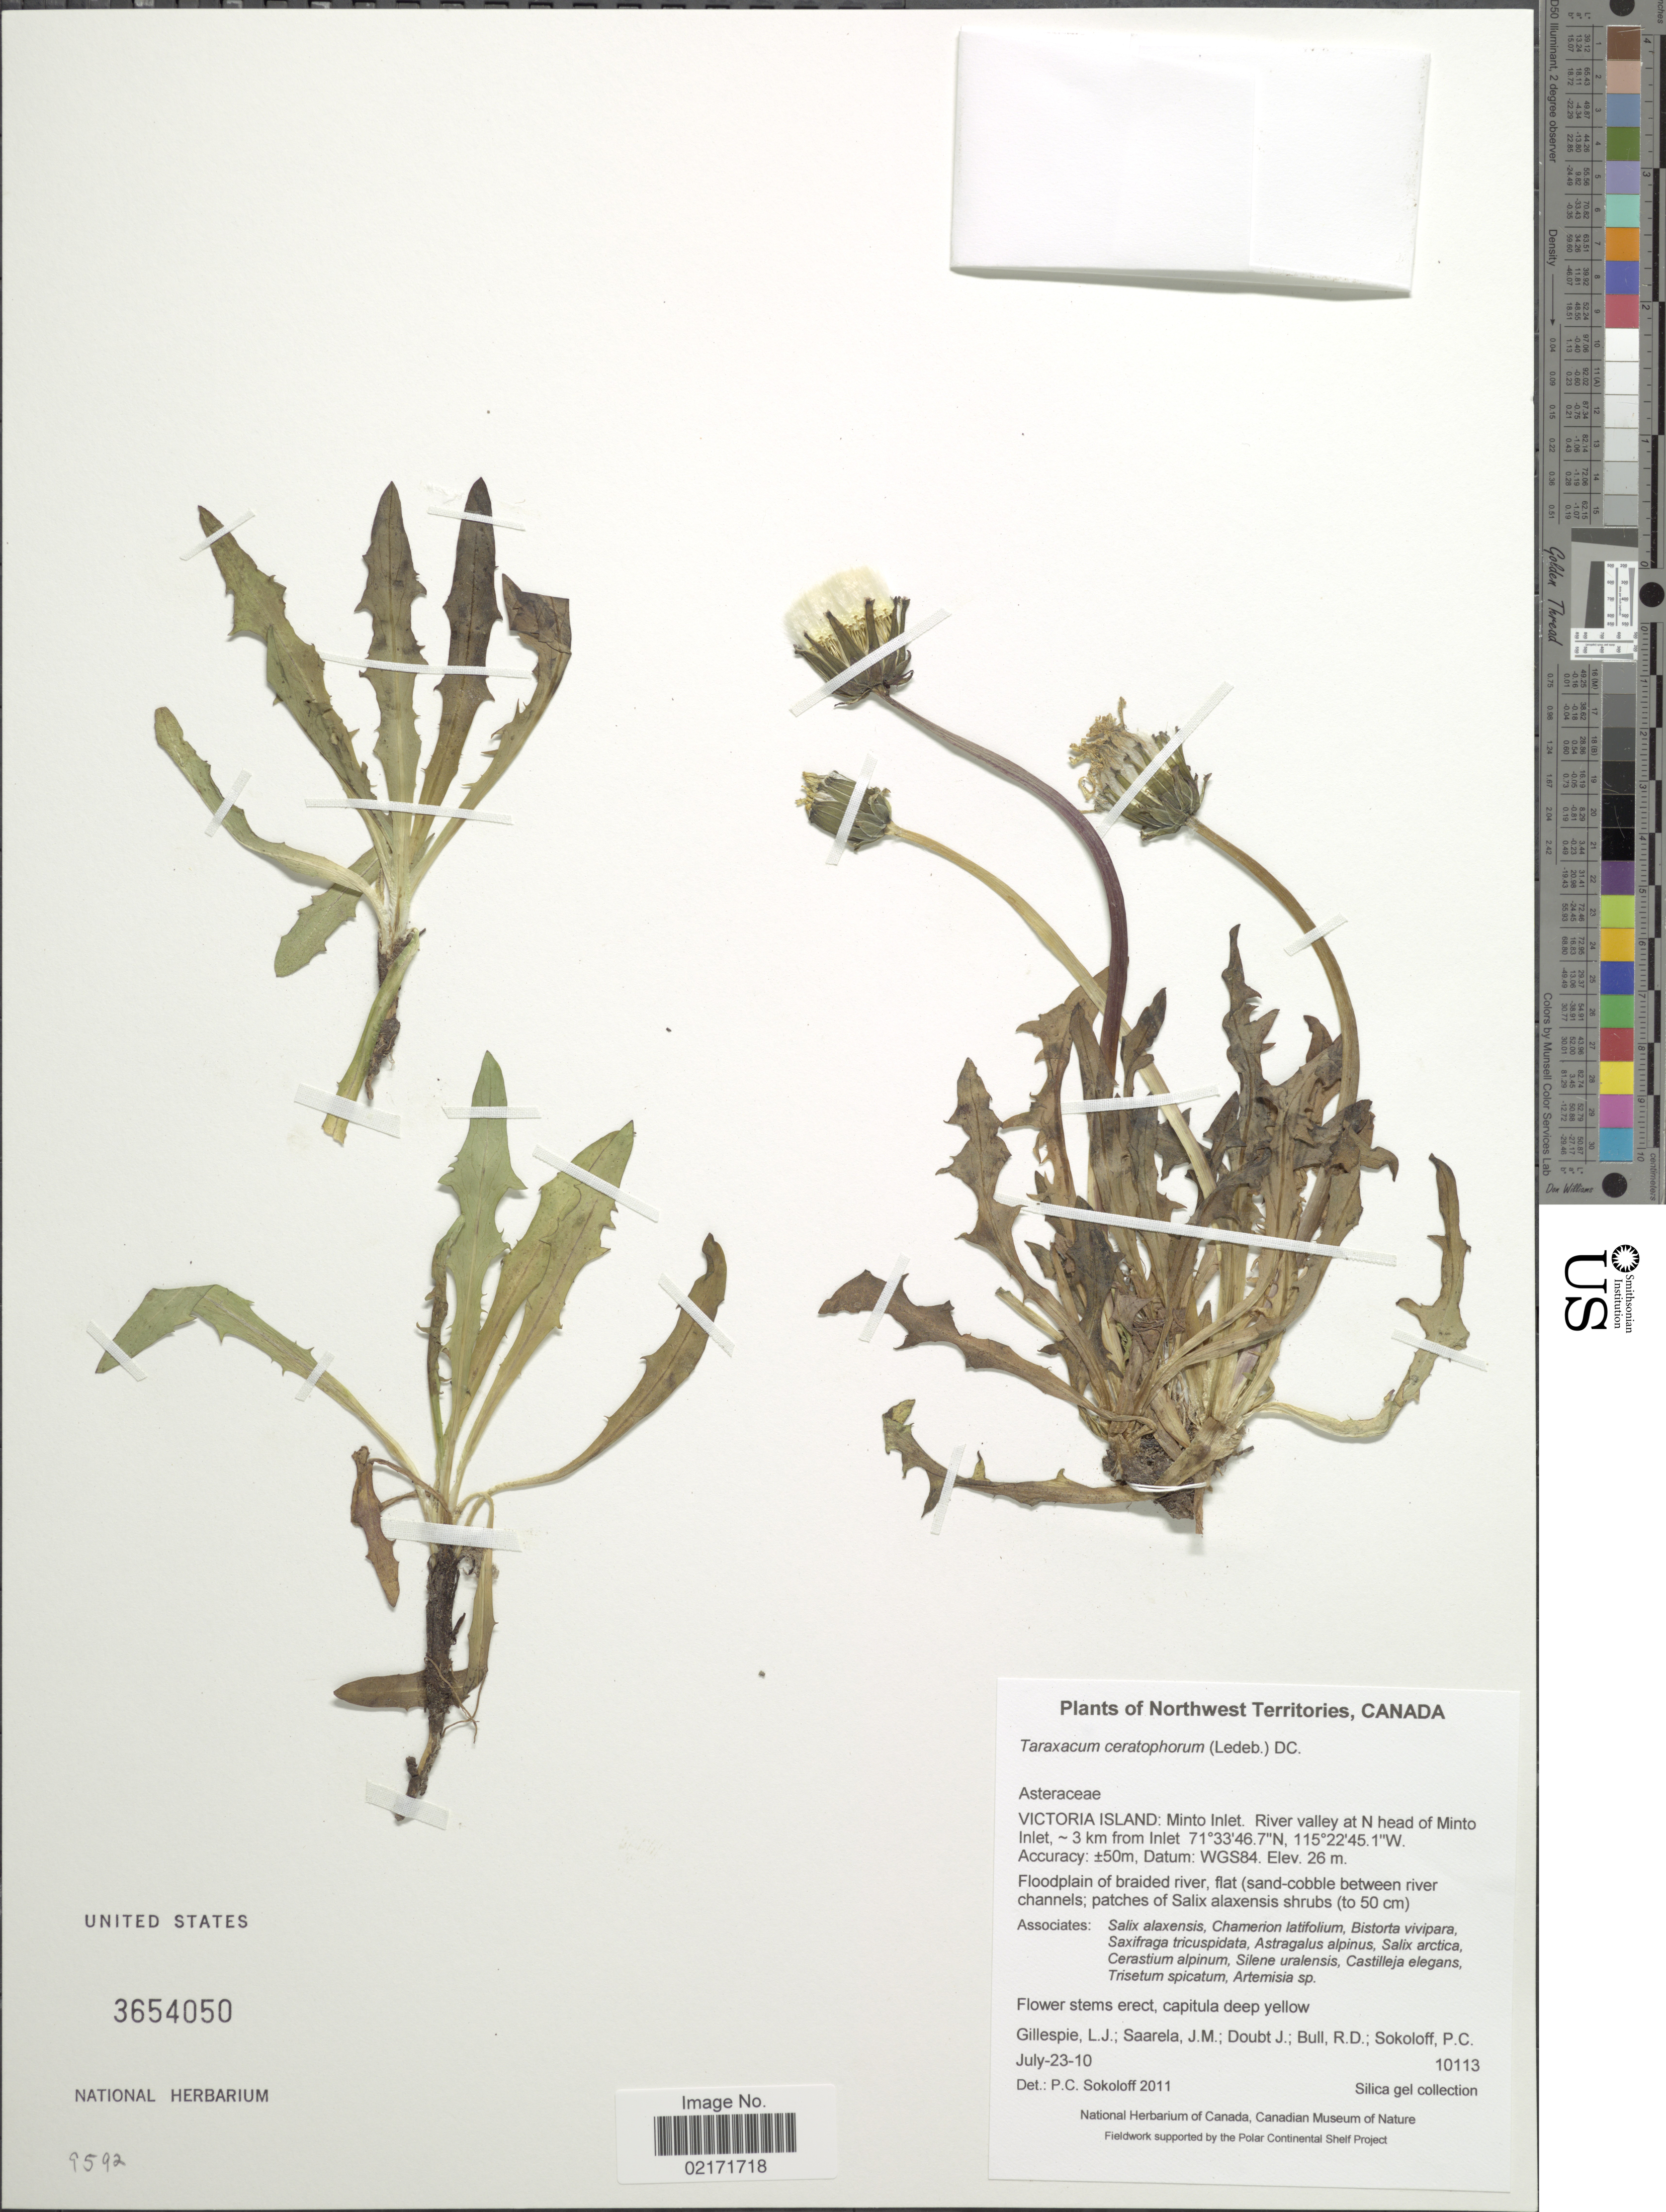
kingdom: Plantae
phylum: Tracheophyta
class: Magnoliopsida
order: Asterales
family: Asteraceae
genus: Taraxacum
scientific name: Taraxacum ceratophorum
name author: (Ledeb.) DC.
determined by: Sokoloff, P. C.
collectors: L. Gillespie, J. Saarela, J. Doubt, R. Bull & P. Sokoloff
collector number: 10113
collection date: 2010-07-23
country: Canada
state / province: Northwest Territories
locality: Victoria Island: Minto Inlet. River valley at N head of Minto Inlet, ~ 3 km from Inlet.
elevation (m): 26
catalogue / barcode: US 3654050